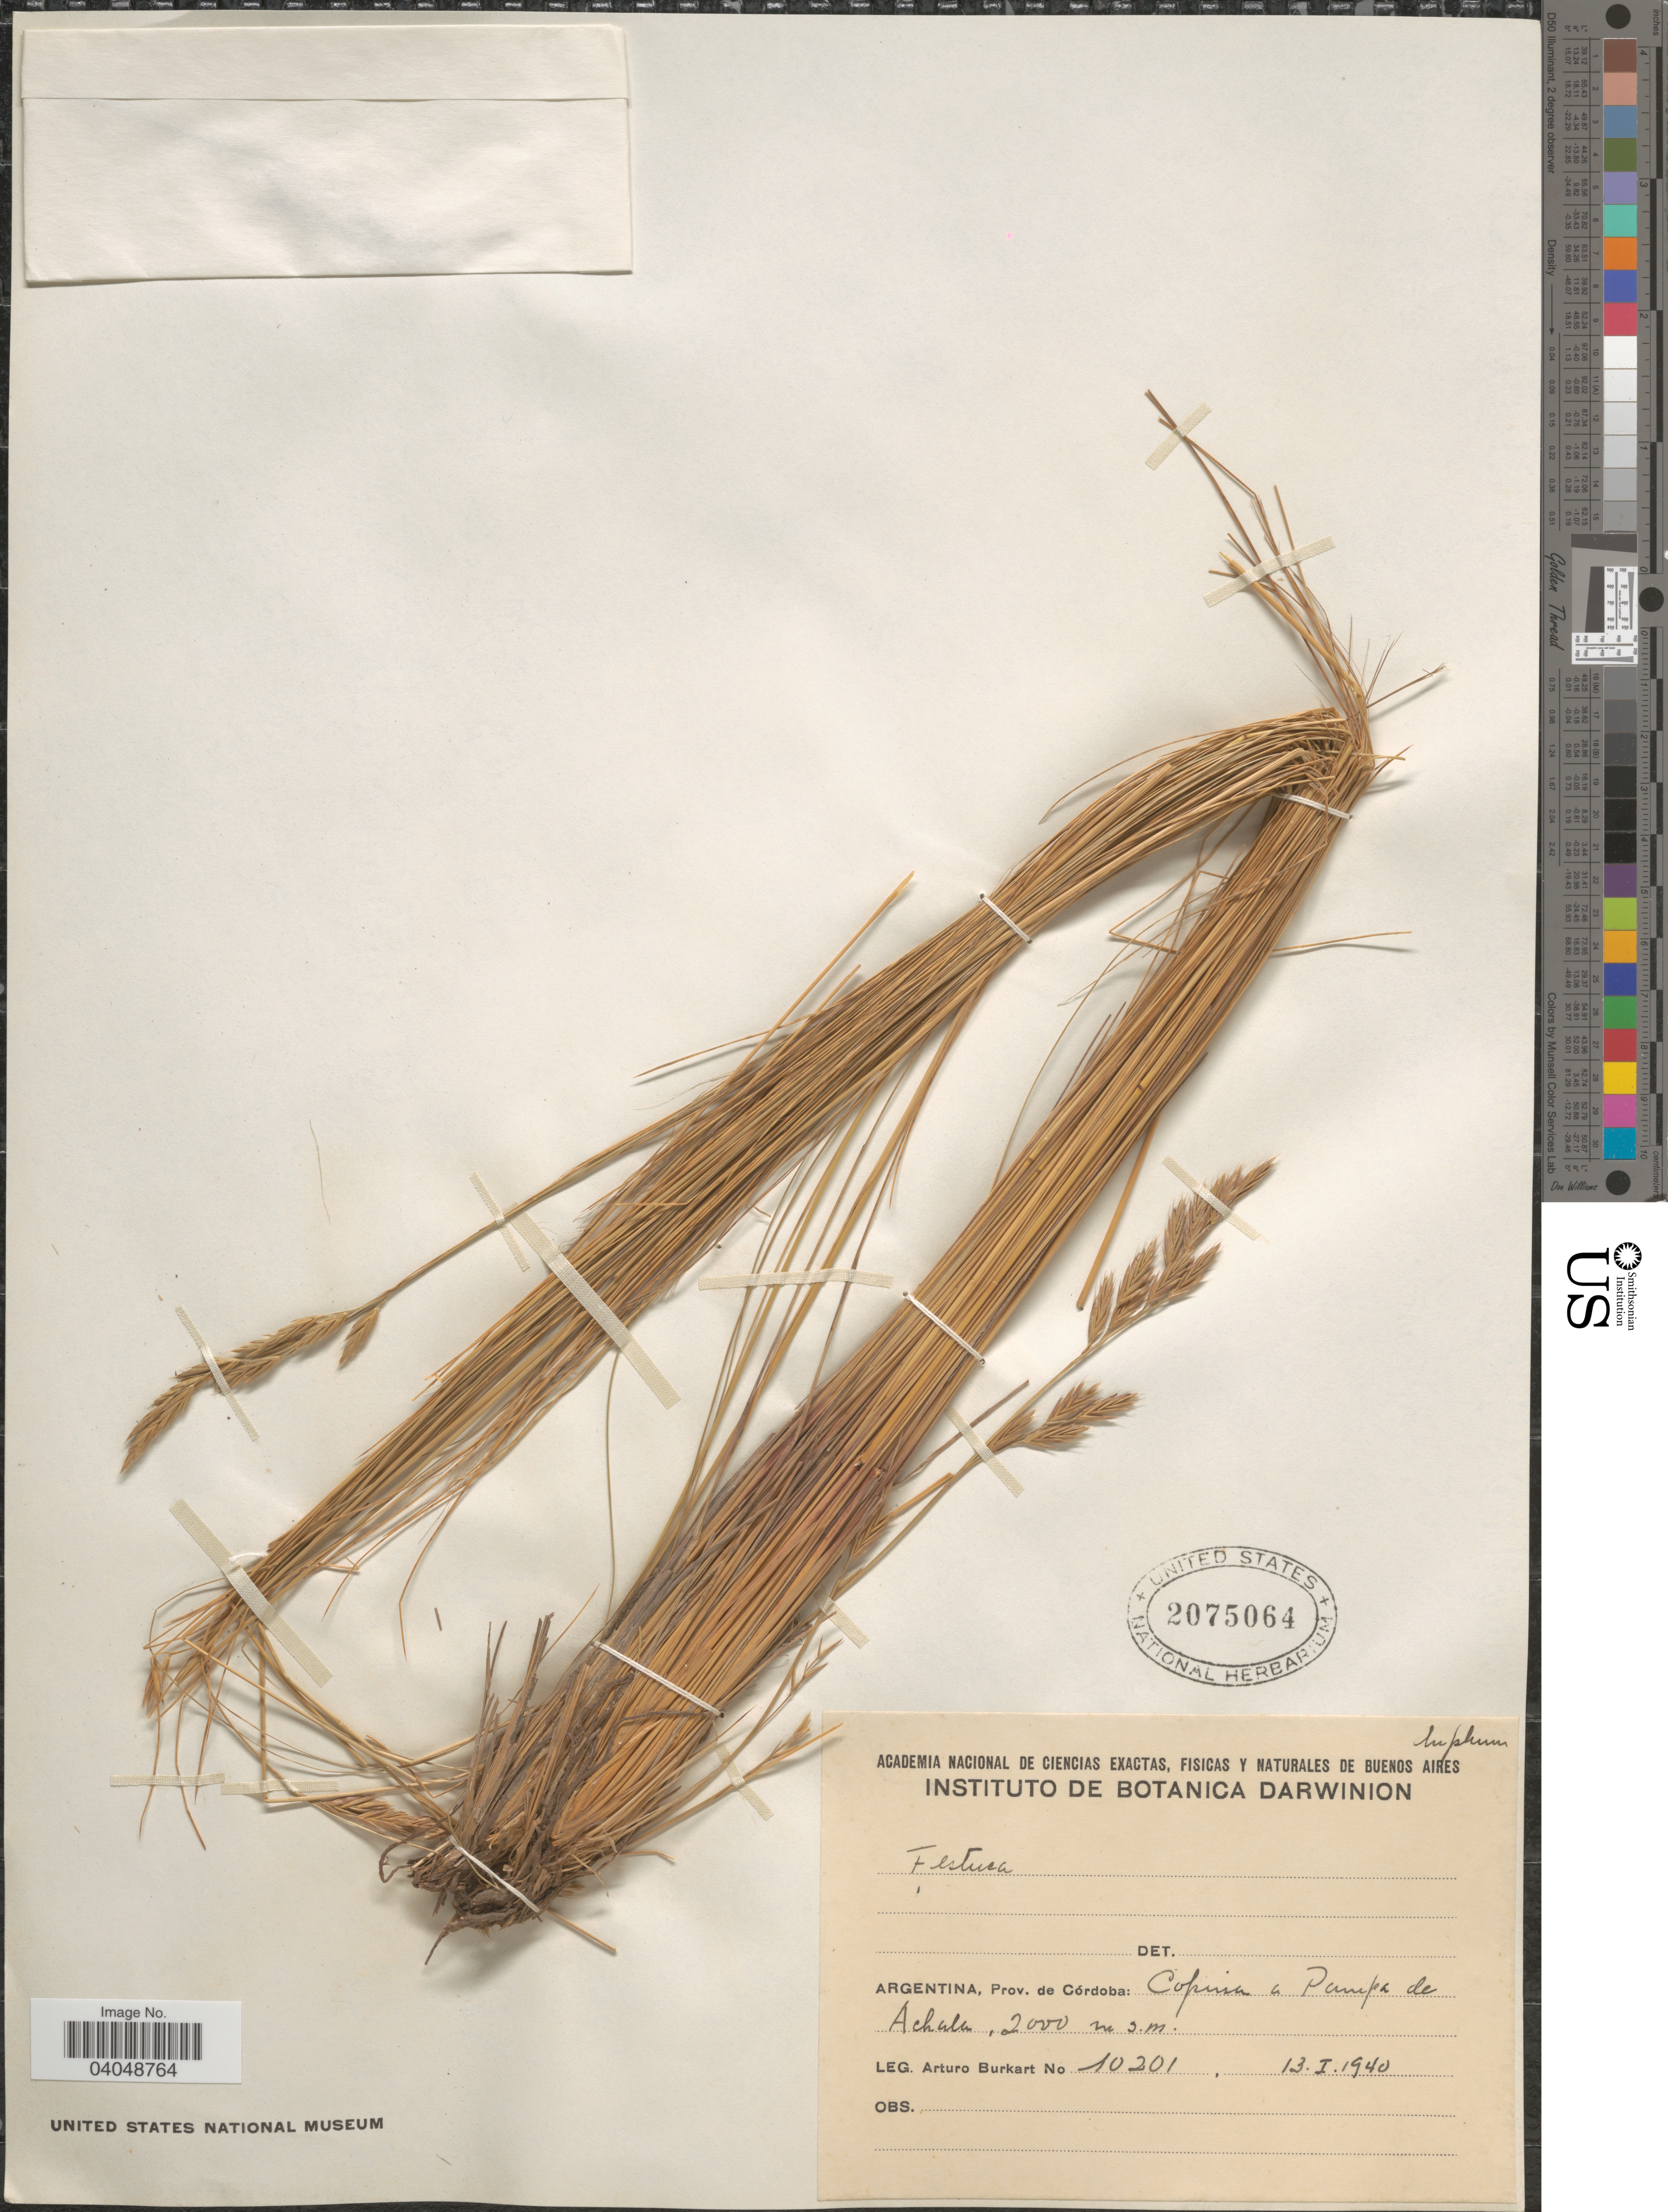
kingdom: Plantae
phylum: Tracheophyta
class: Liliopsida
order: Poales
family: Poaceae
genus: Festuca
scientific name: Festuca sp.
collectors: A. E. Burkart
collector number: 10201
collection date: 1940-01-13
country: Argentina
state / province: Cordoba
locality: Copina a Pampa de Achala.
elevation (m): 2000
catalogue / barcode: US 2075064